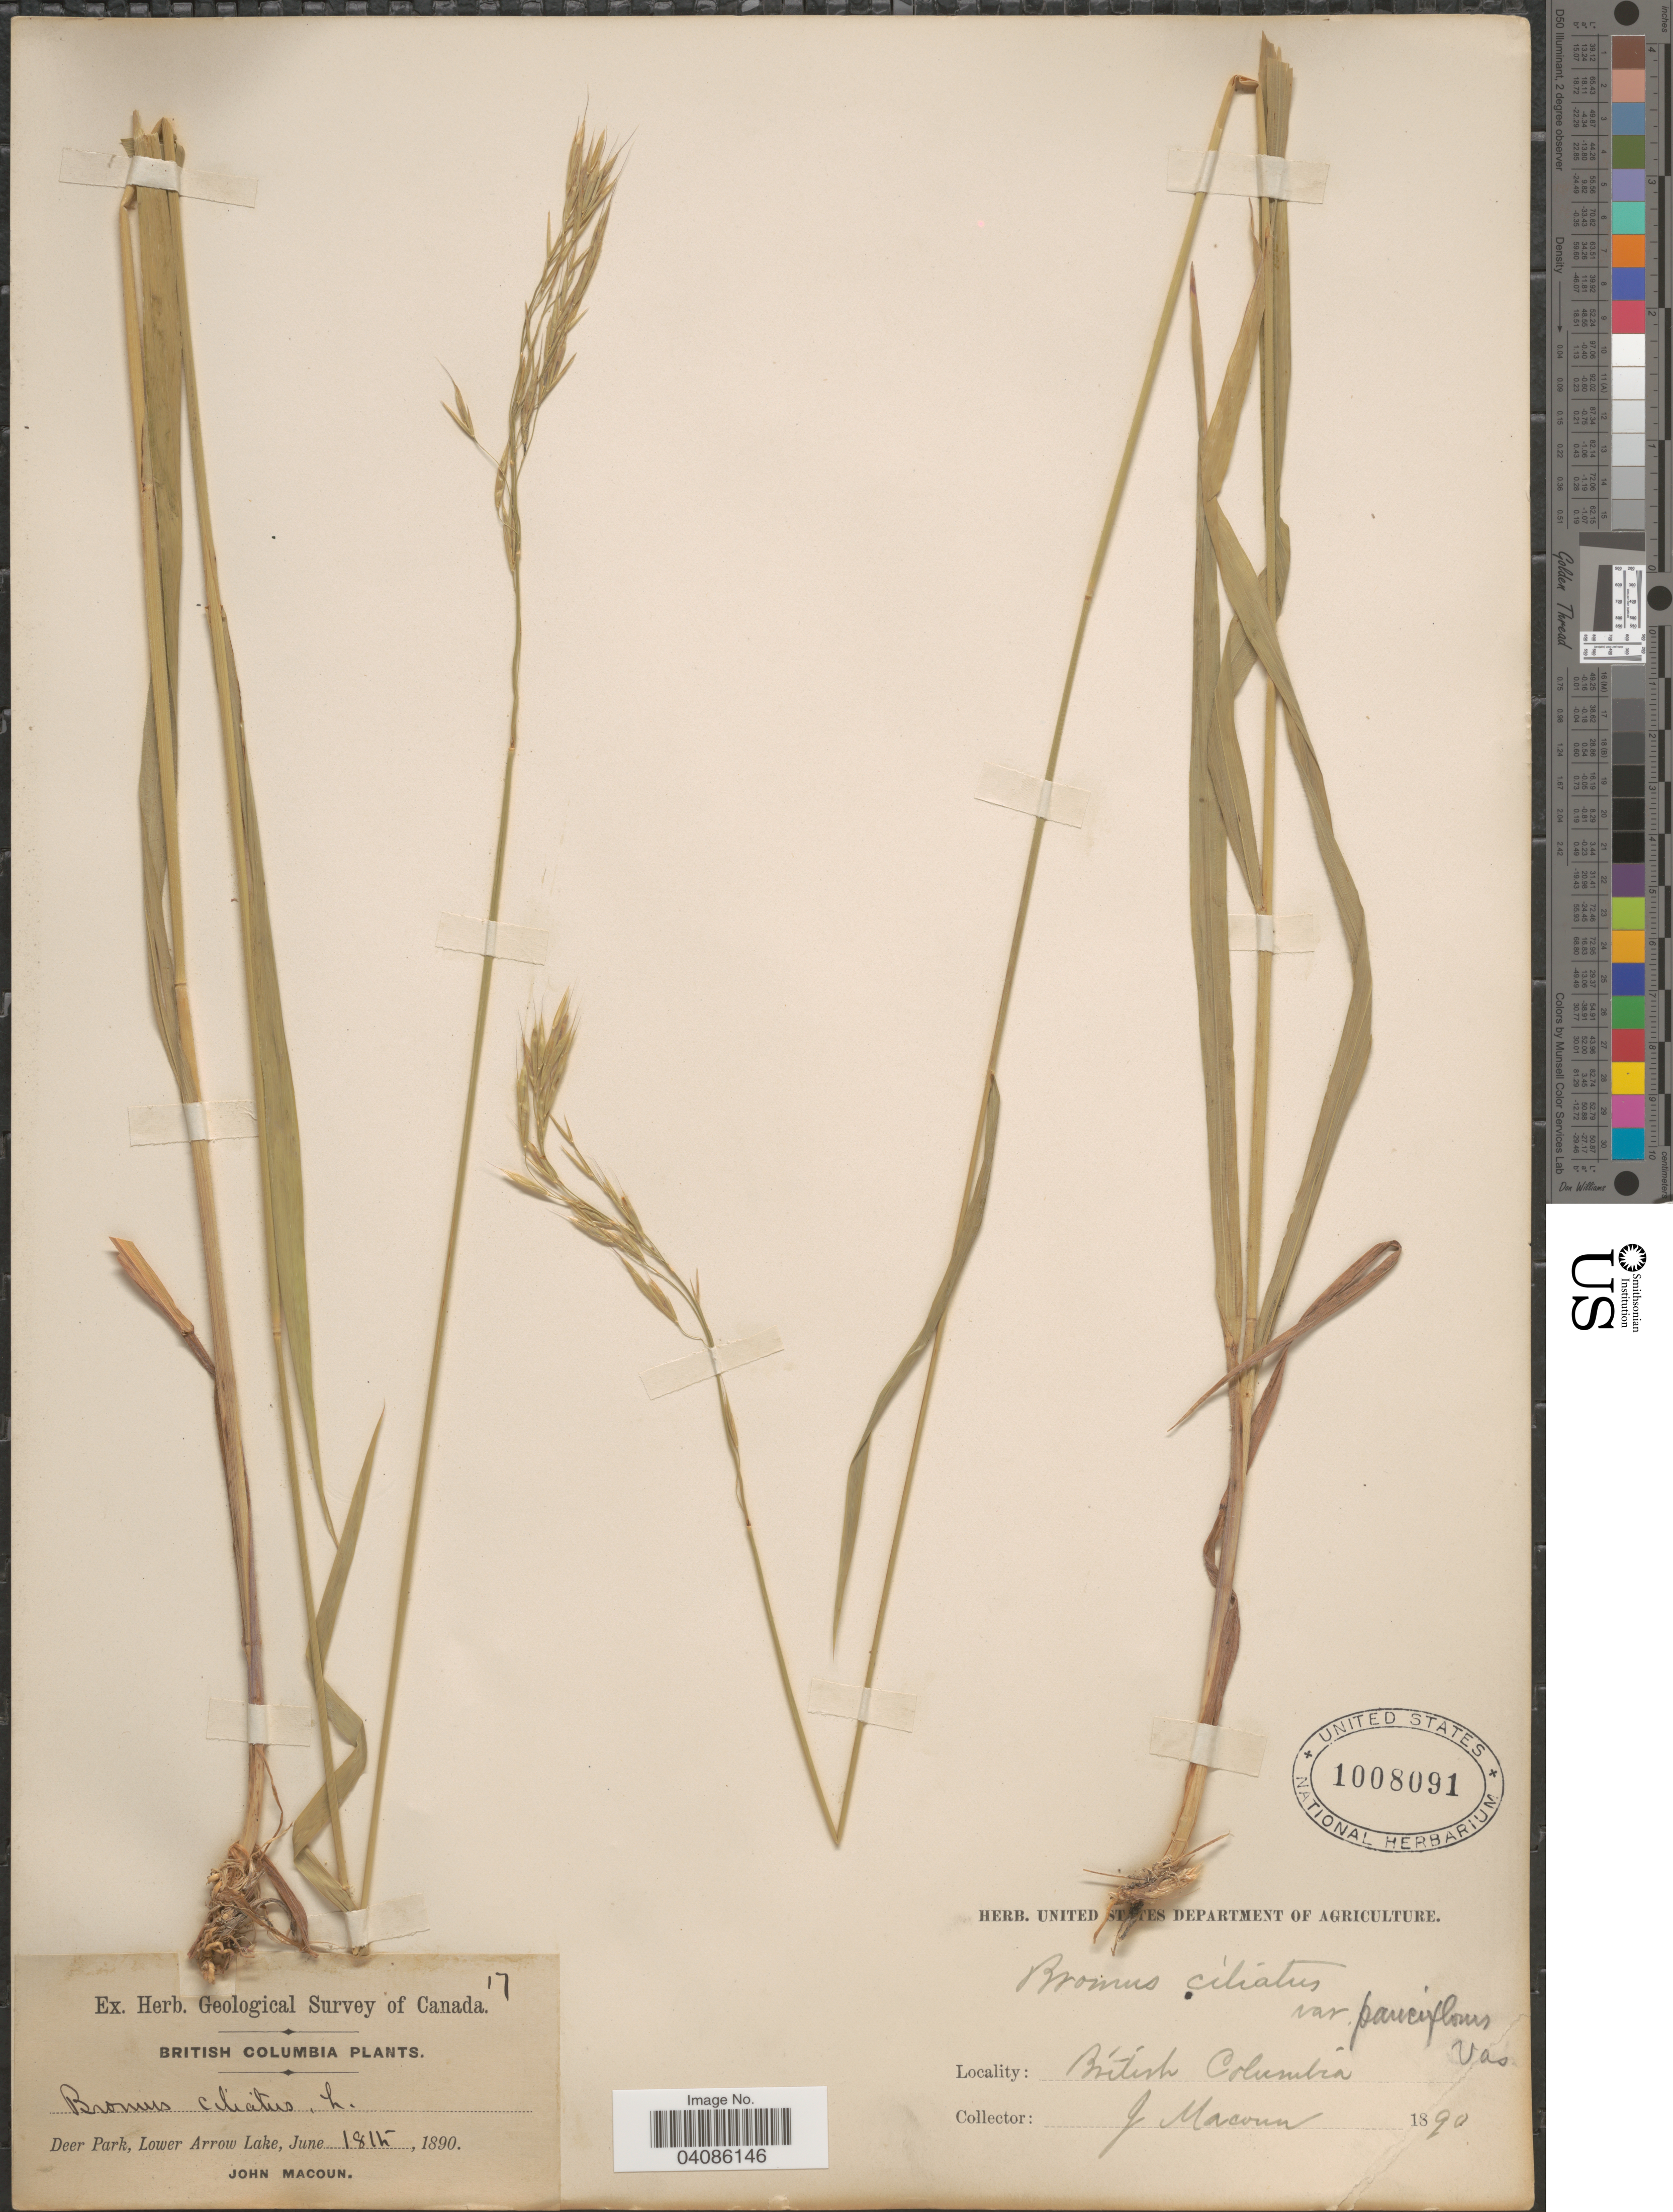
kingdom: Plantae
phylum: Tracheophyta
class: Liliopsida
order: Poales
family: Poaceae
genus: Bromus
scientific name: Bromus vulgaris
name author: (Hook.) Shear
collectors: J. Macoun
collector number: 17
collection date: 1890-06-18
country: Canada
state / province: British Columbia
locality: Geological Survey of Canada. Deer Park, Lower Arrow Lake.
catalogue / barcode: US 1008091